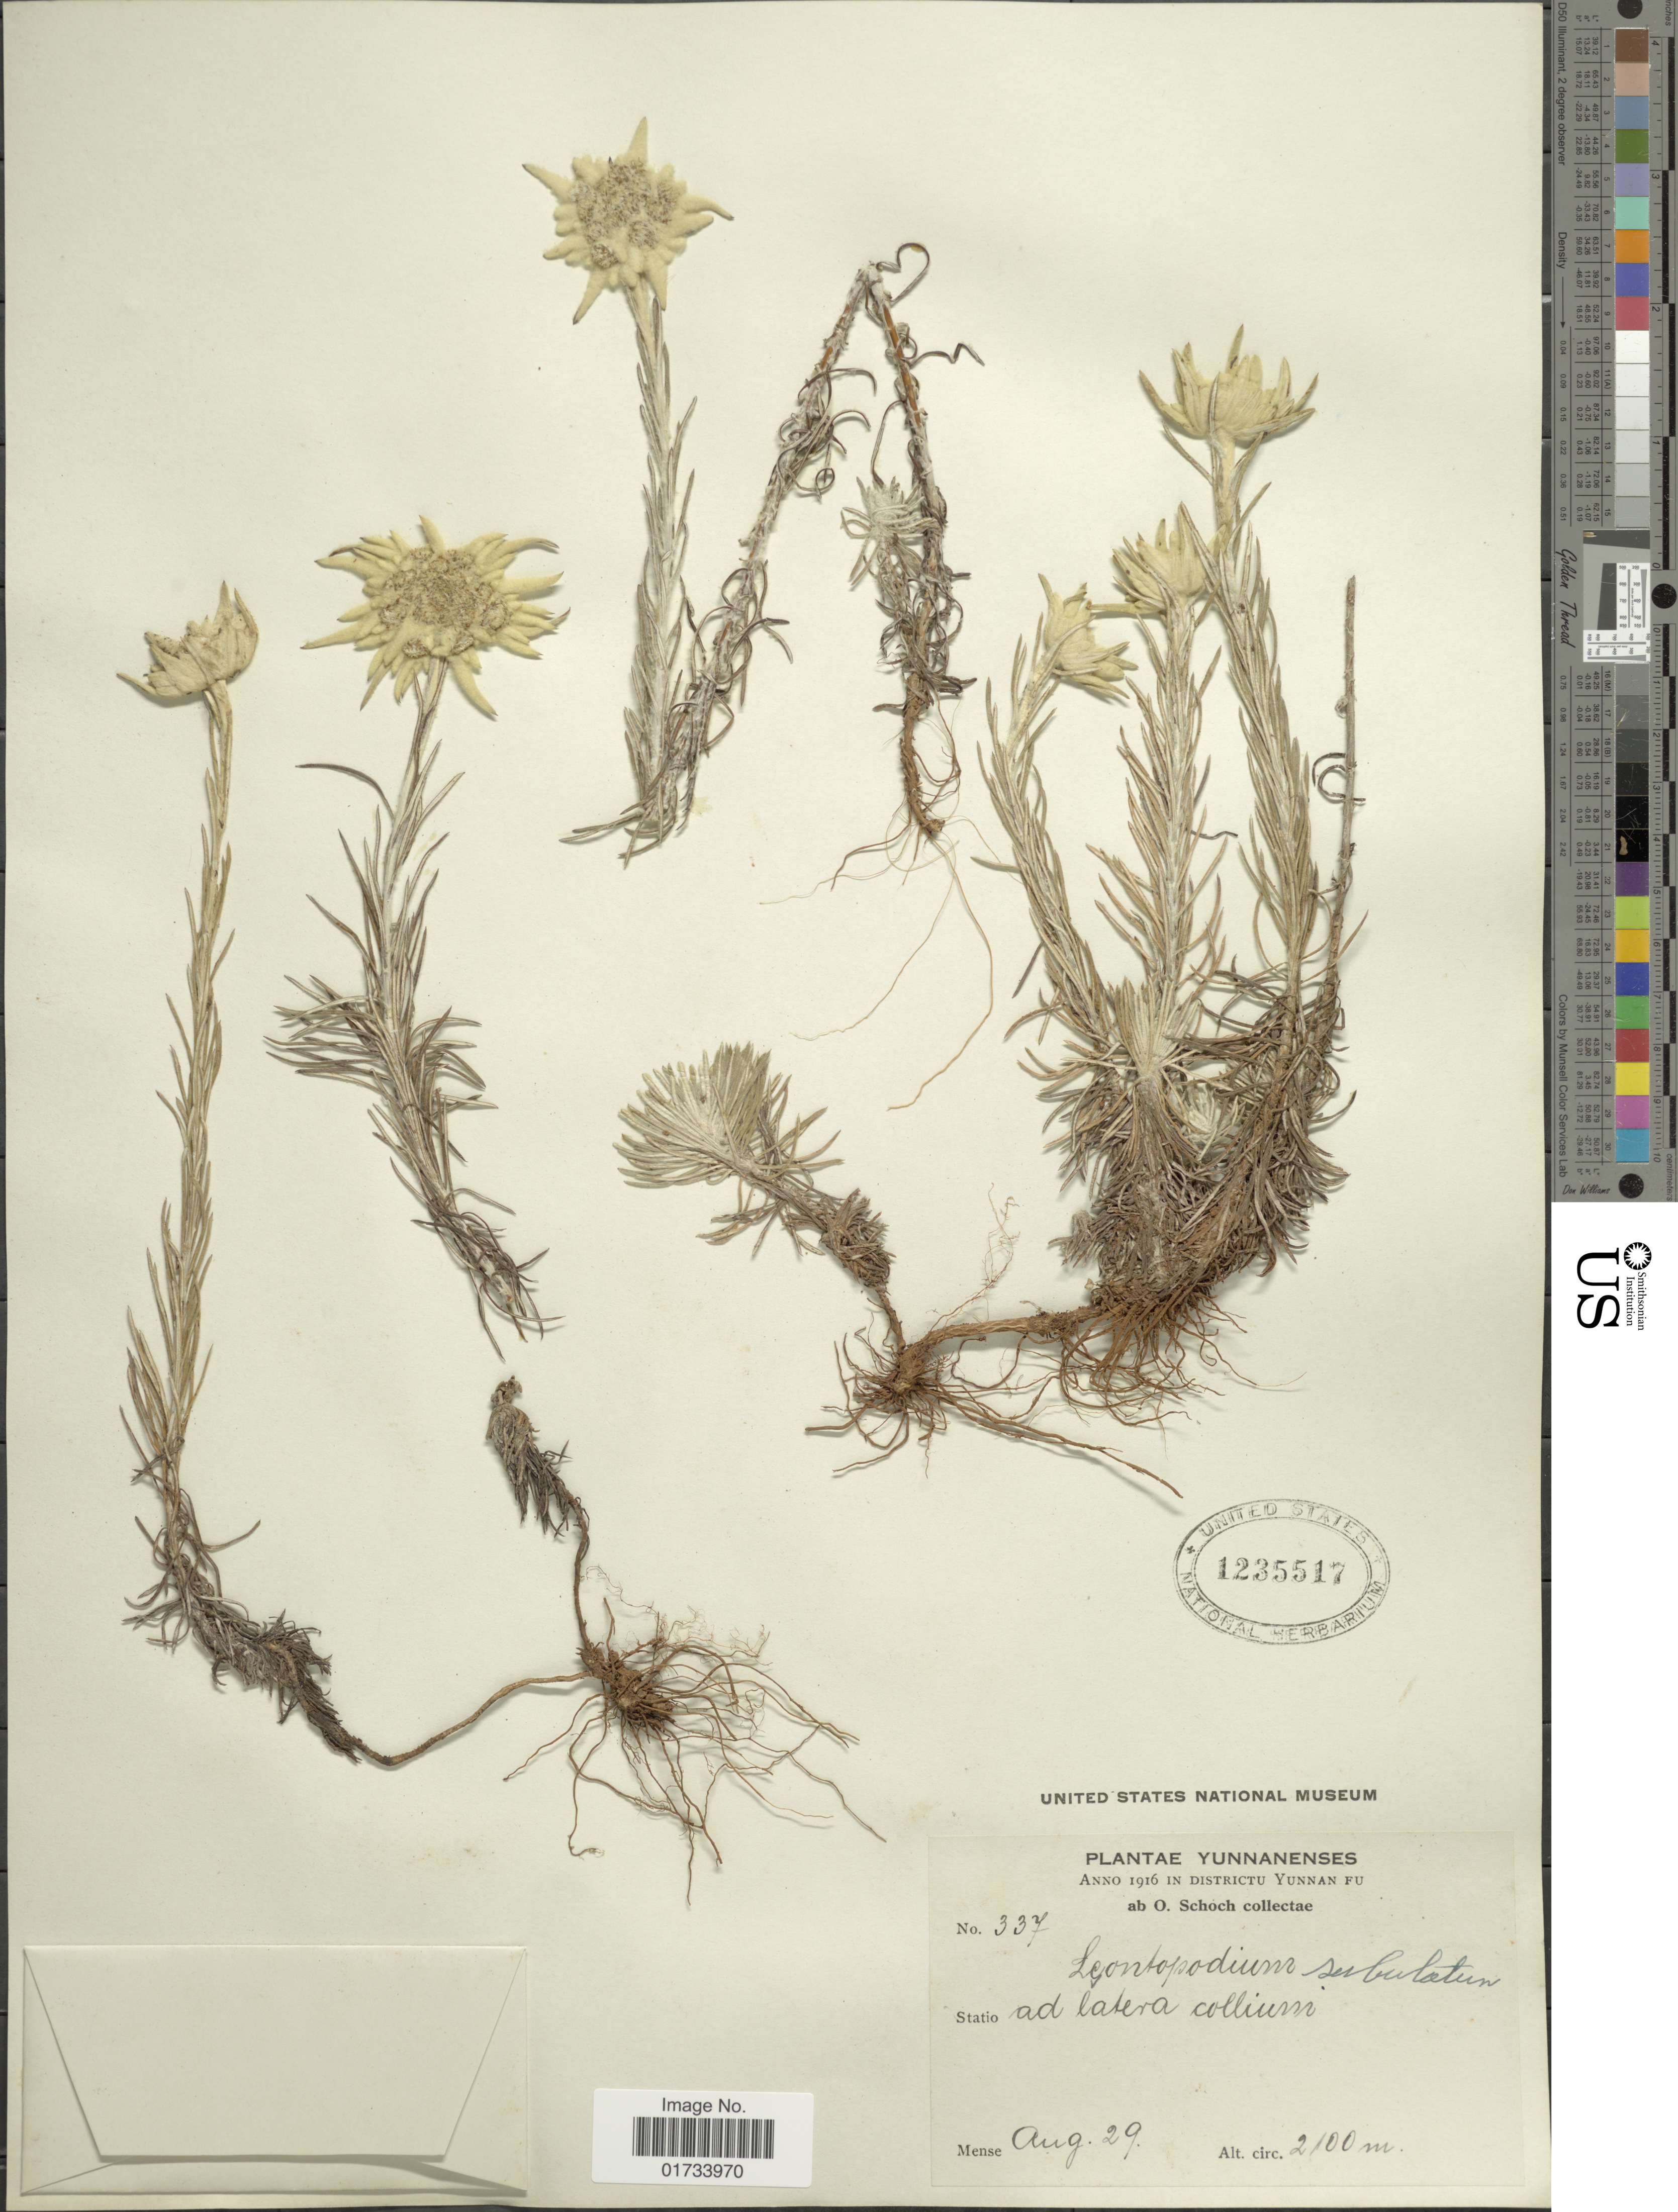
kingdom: Plantae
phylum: Tracheophyta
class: Magnoliopsida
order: Asterales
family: Asteraceae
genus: Leontopodium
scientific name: Leontopodium subulatum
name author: (Franch.) Beauverd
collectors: O. Schoch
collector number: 337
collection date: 1916-08-29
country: China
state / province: Yunnan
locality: Yunnan Fu, Statio ad latera colliuni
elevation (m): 2100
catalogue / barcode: US 1235517